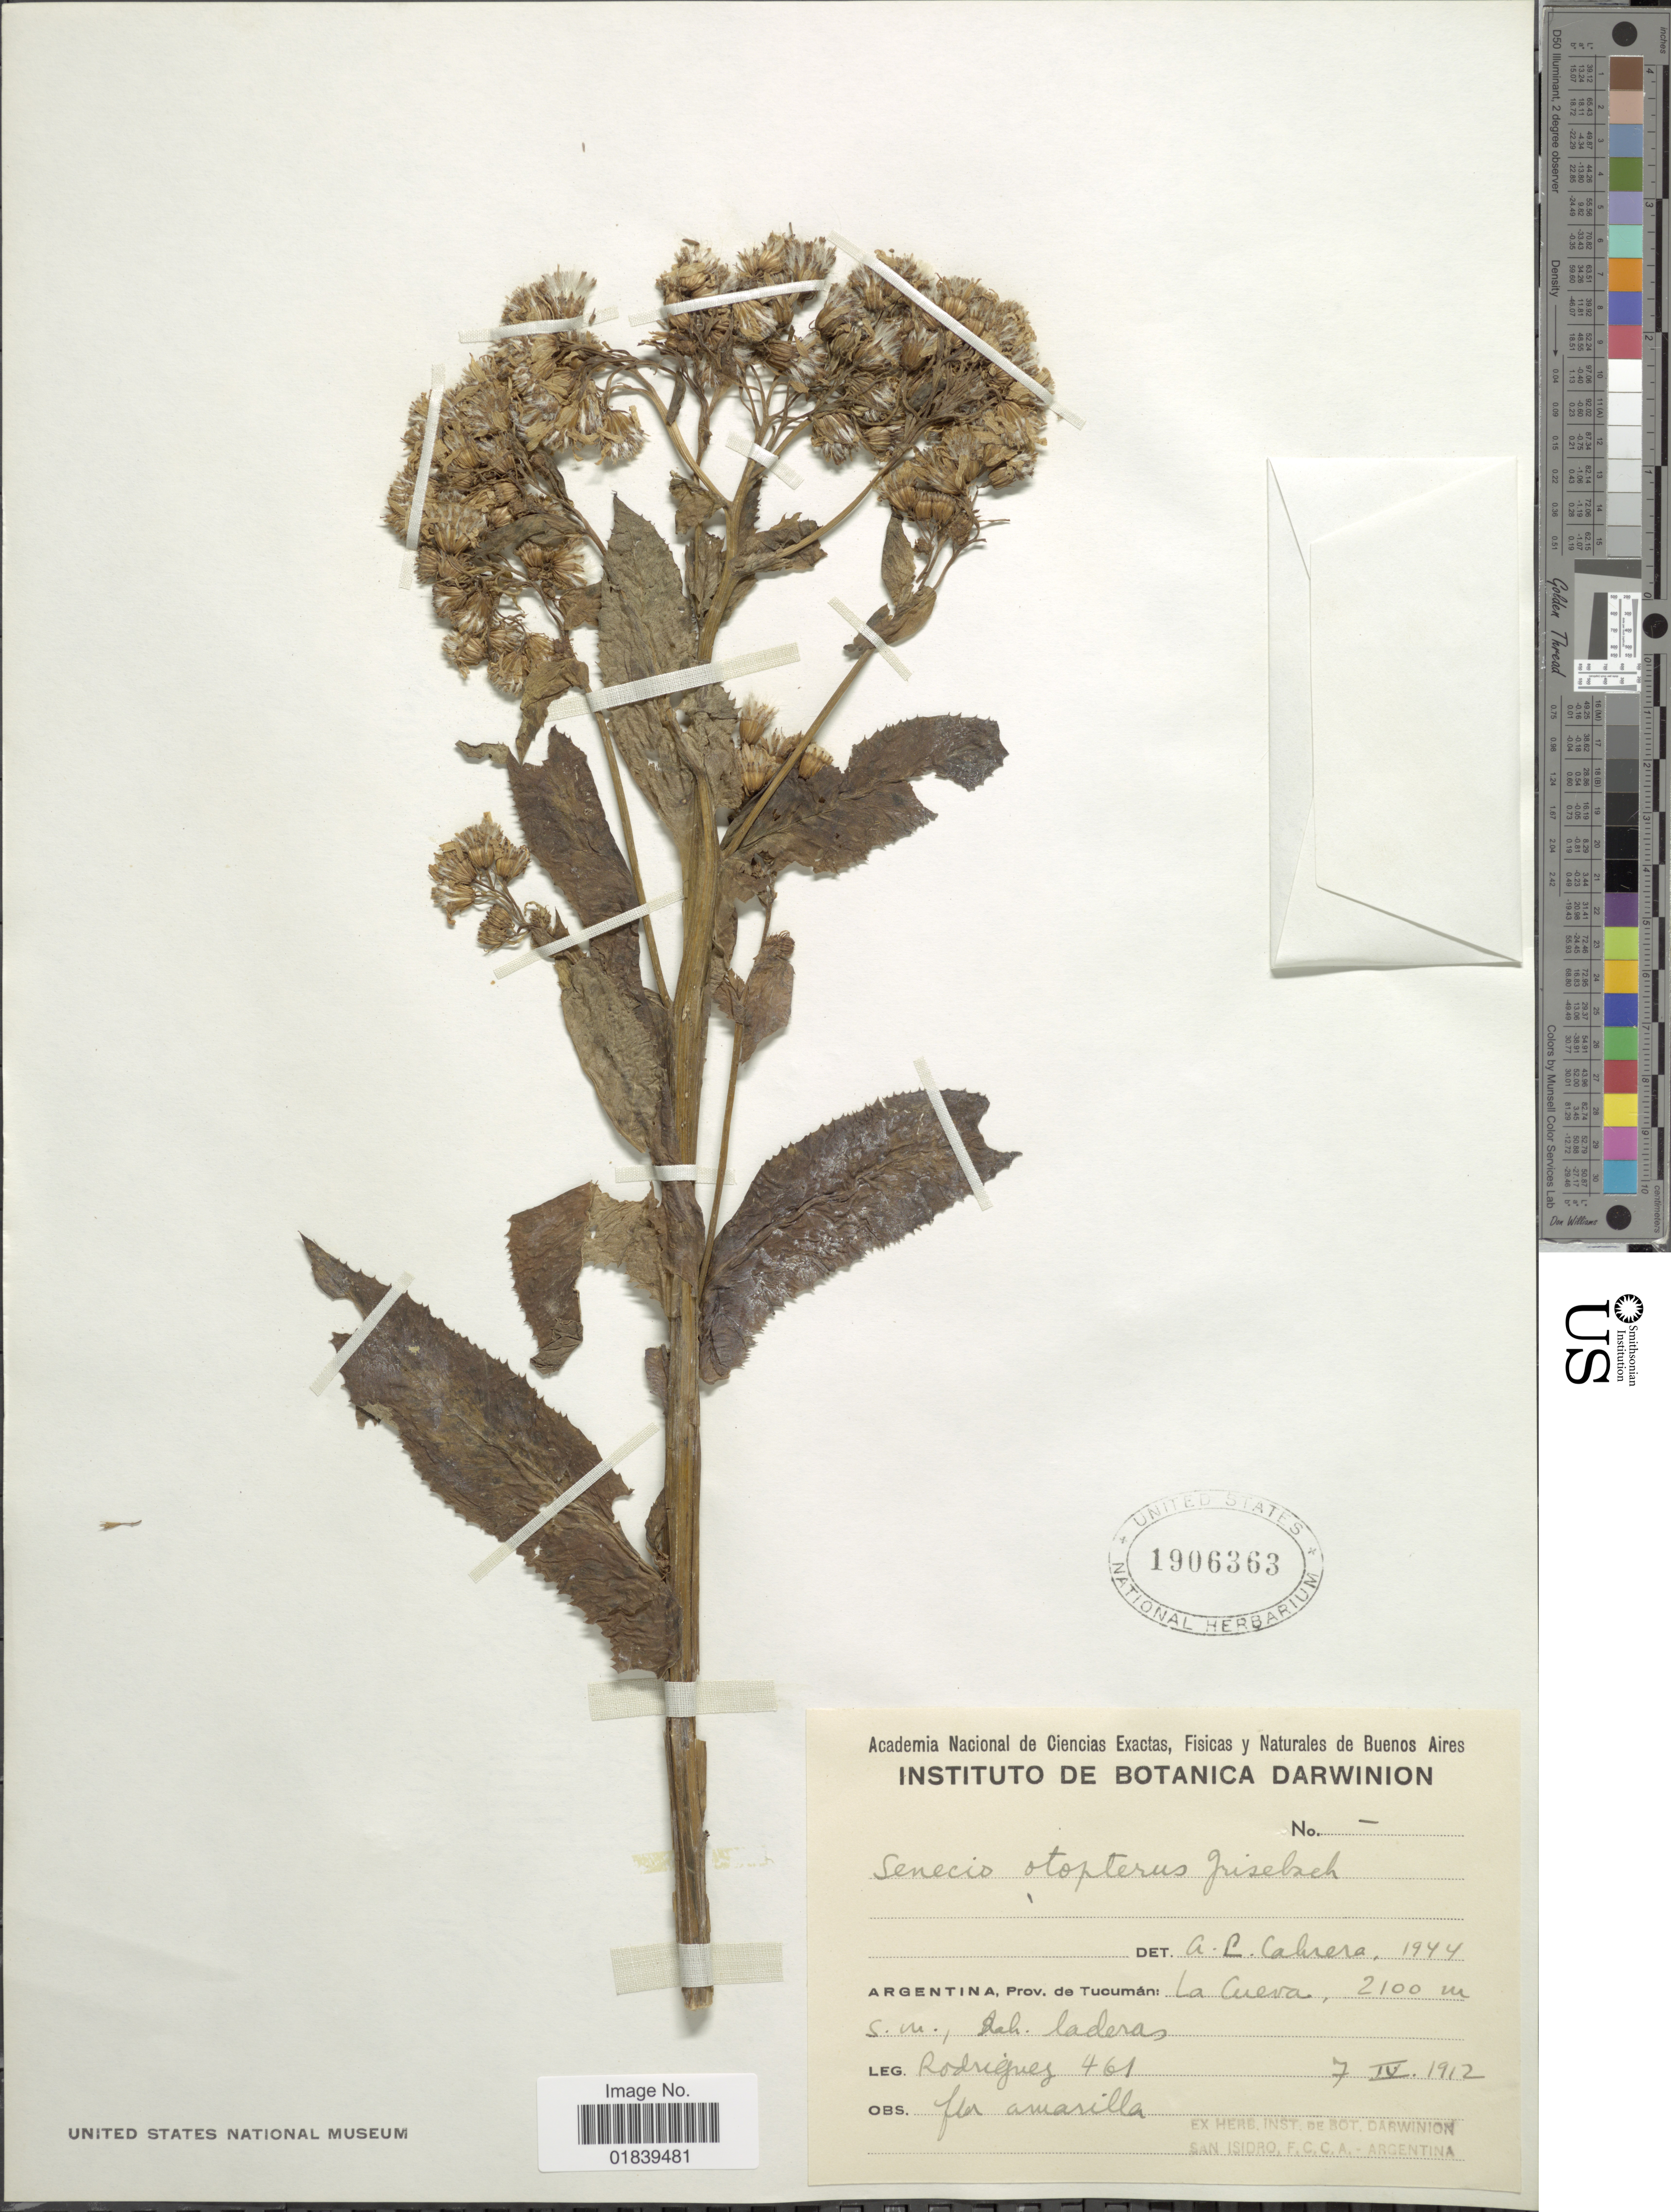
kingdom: Plantae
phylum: Tracheophyta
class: Magnoliopsida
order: Asterales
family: Asteraceae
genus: Senecio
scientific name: Senecio otopterus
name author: Griseb.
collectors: Rodriguez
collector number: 461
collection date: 1912-04-07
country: Argentina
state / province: Tucuman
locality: Argentina ,prov. de Tucuman.: La Cueva.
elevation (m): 2100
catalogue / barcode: US 1906363